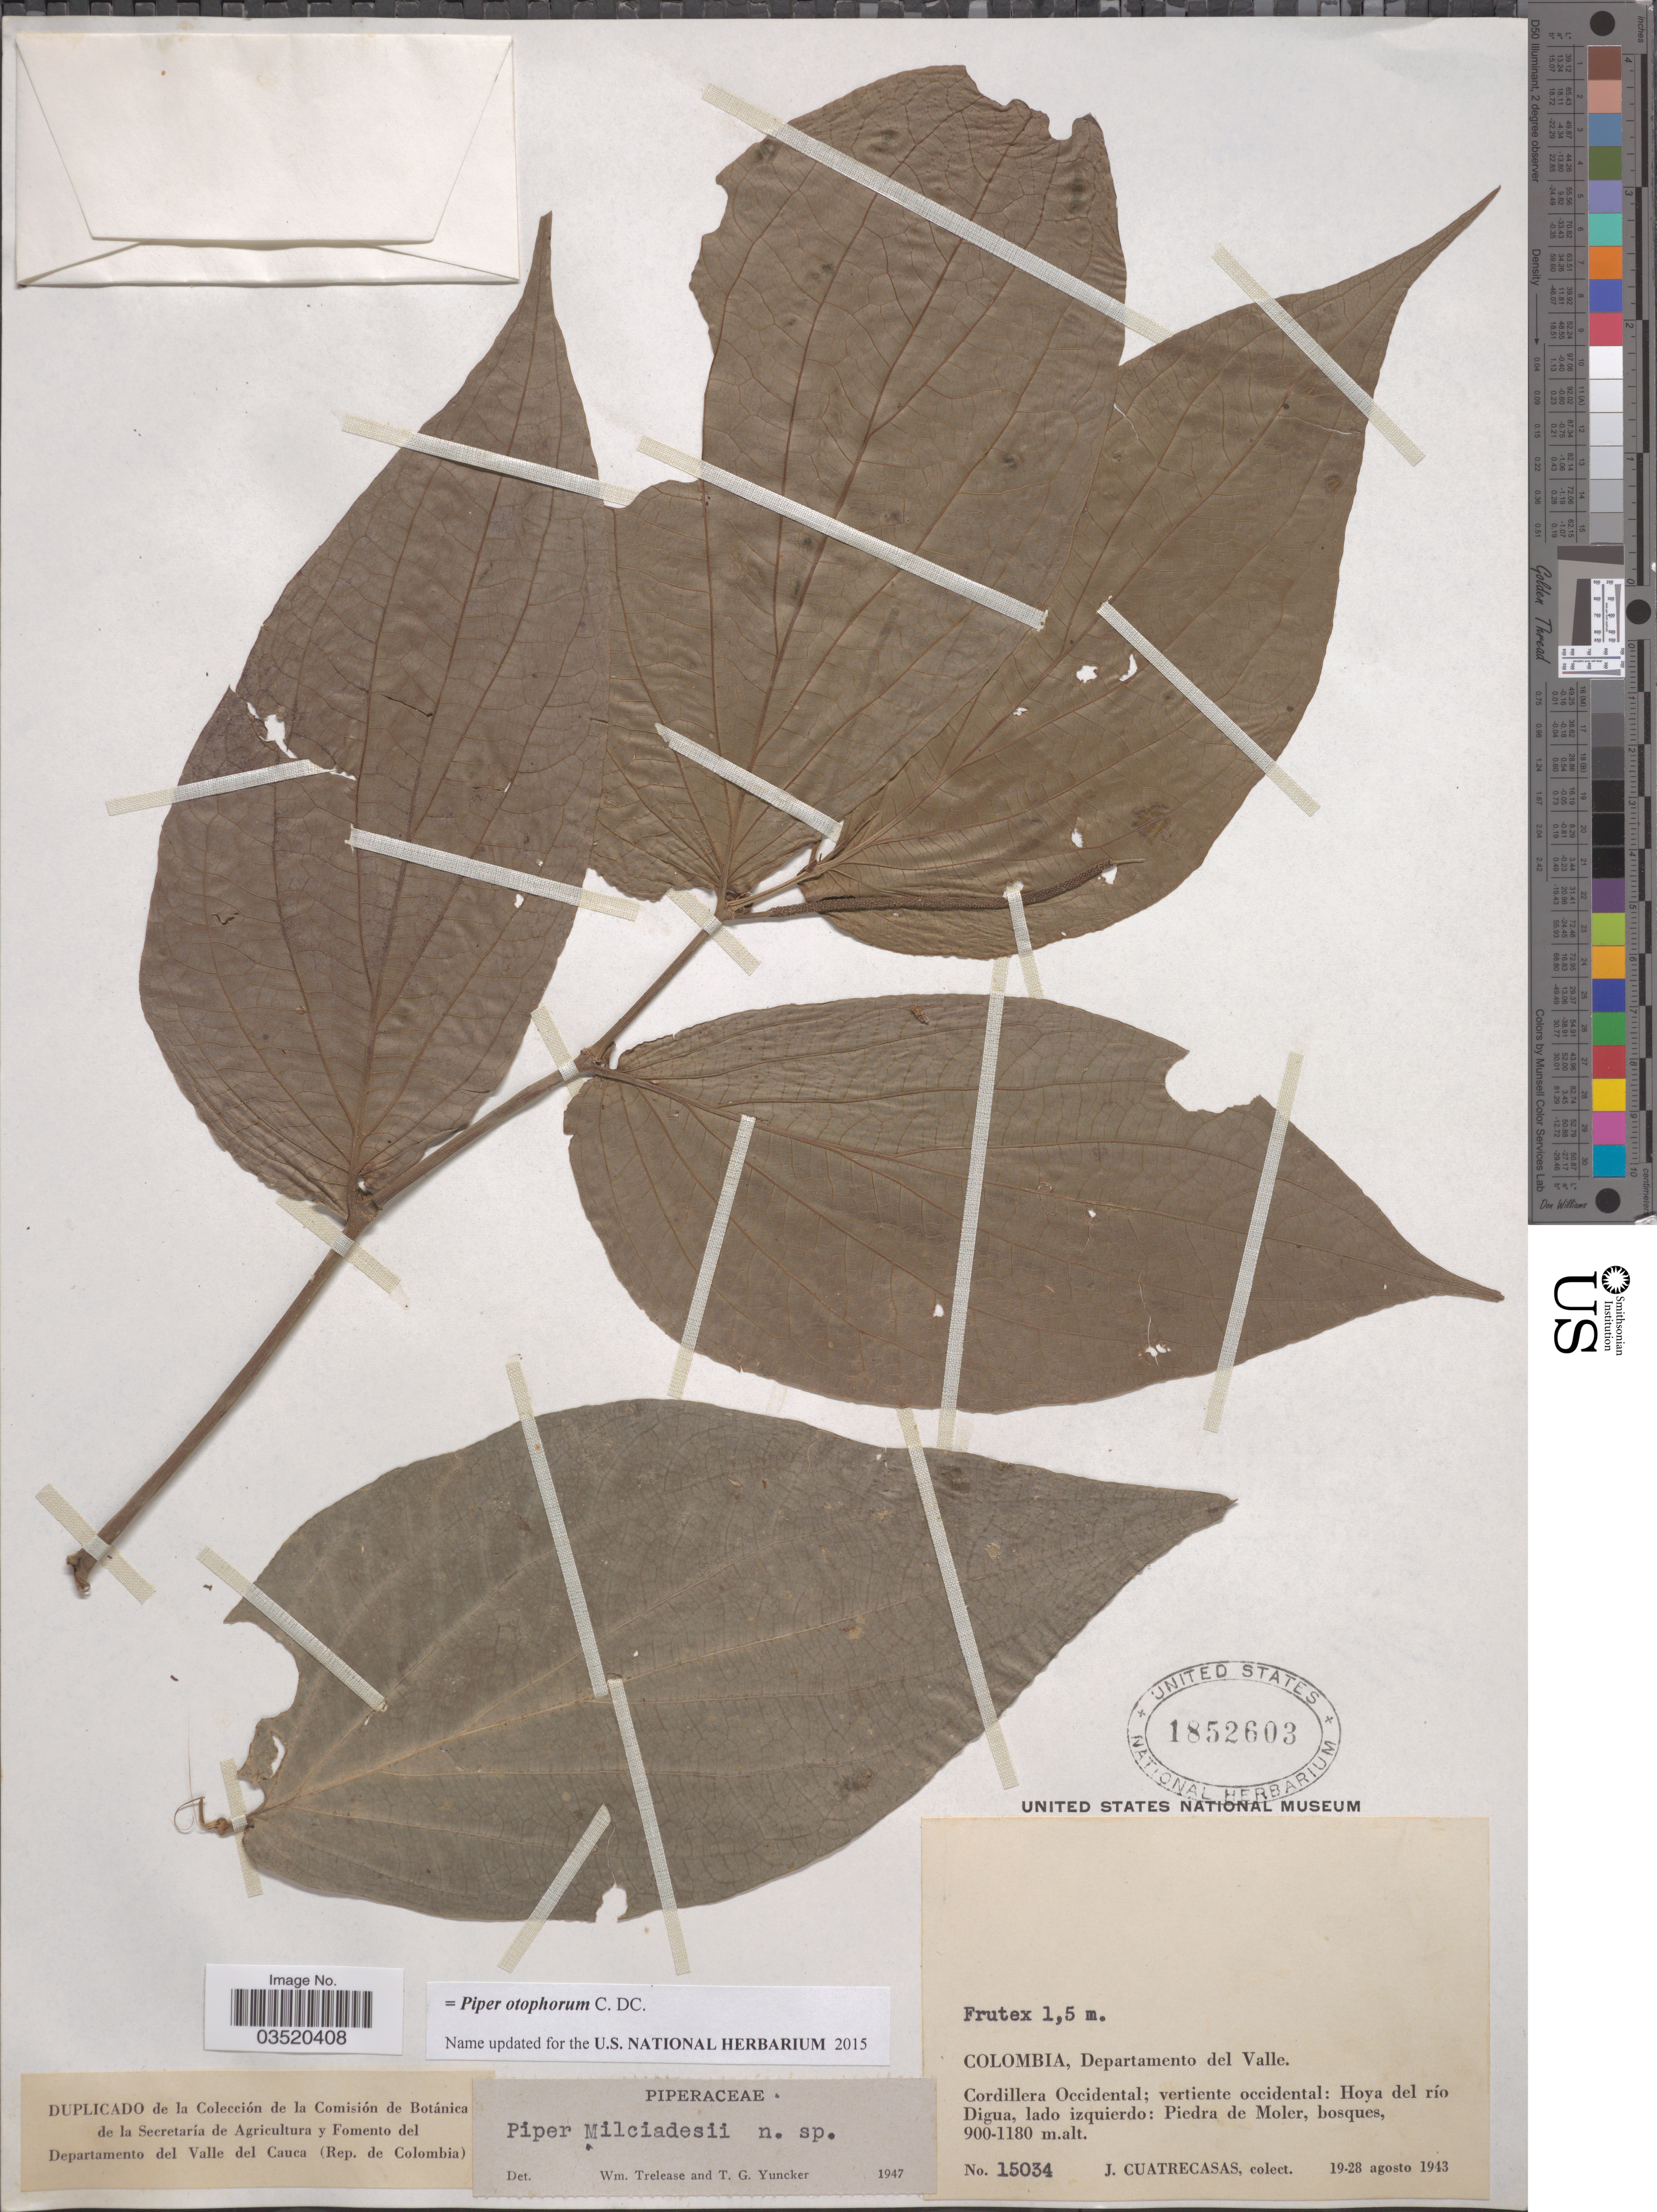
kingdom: Plantae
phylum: Tracheophyta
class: Magnoliopsida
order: Piperales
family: Piperaceae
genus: Piper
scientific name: Piper otophorum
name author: C. DC.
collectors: J. Cuatrecasas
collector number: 15034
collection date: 1943-08-19/1943-08-28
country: Colombia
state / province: Valle del Cauca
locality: Departamento del Valle. Cordillera Occidental; vertiente occidental: Hoya del río Digua, lado izquierdo: Piedra de Moler.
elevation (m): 900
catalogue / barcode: US 1852603